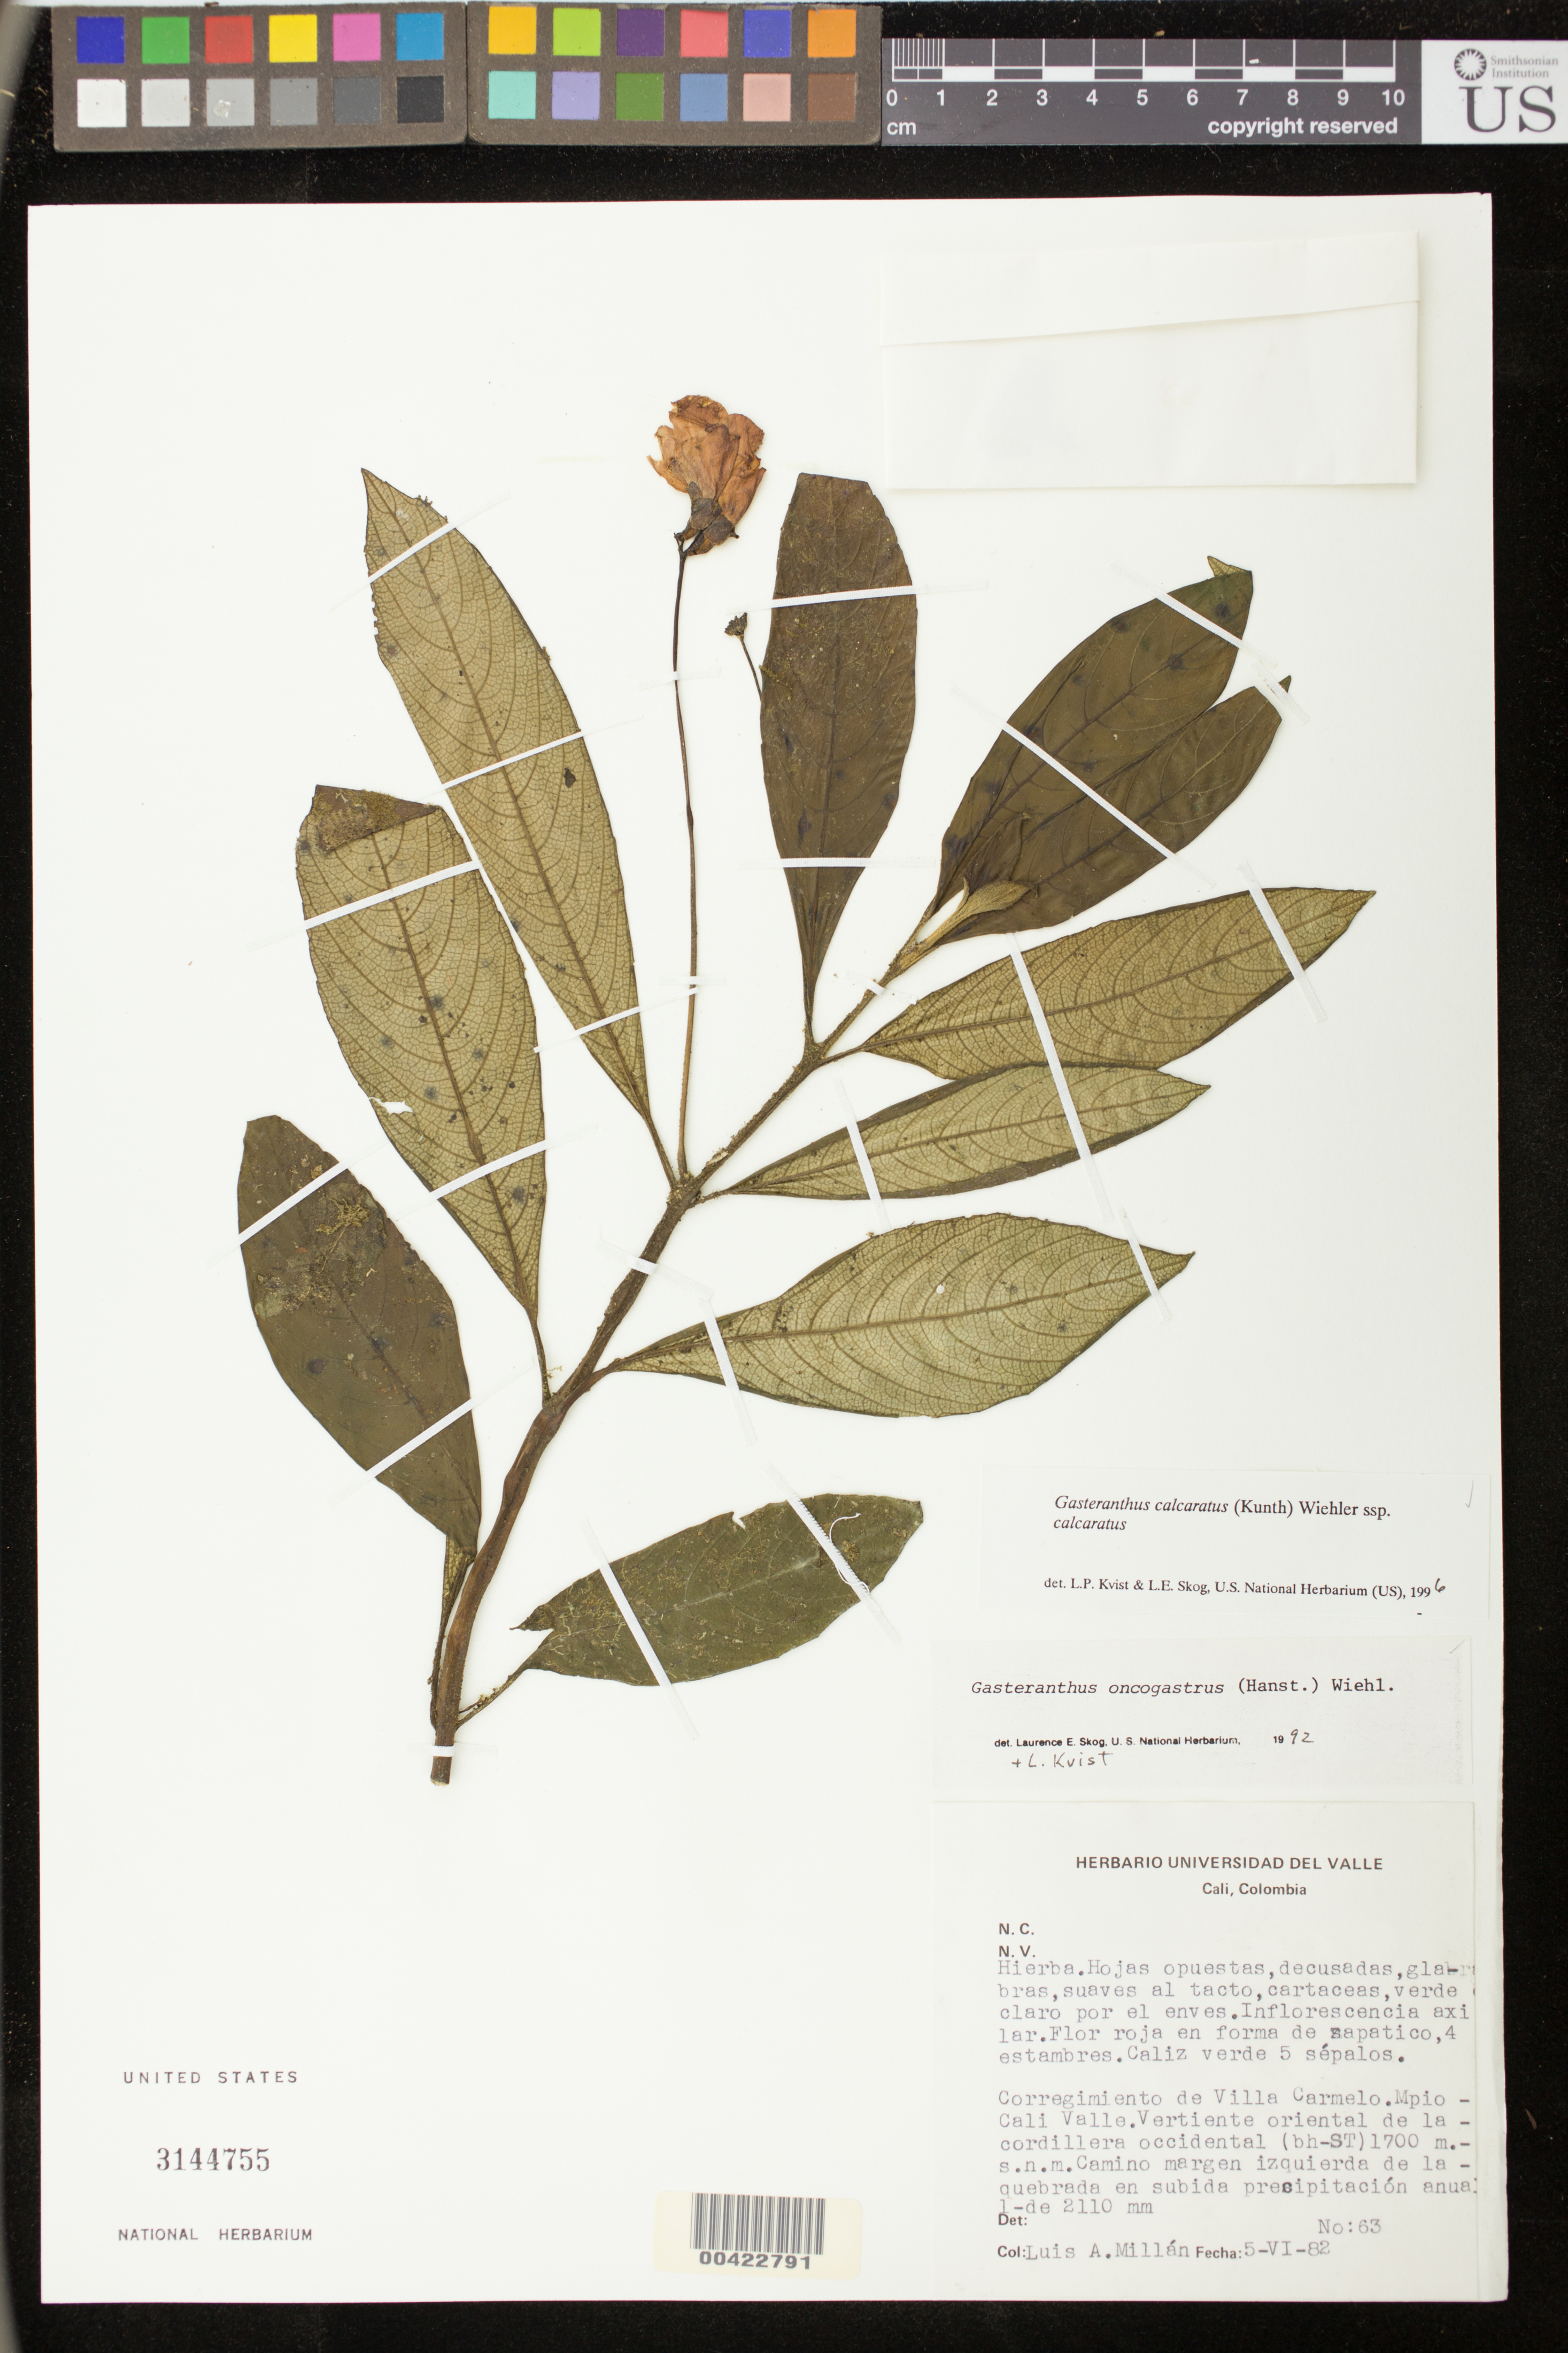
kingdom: Plantae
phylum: Tracheophyta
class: Magnoliopsida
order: Lamiales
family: Gesneriaceae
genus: Gasteranthus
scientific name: Gasteranthus calcaratus subsp. calcaratus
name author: (Kunth) Wiehler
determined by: Skog, Laurence E.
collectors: L. Millán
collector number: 63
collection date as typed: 05 Jun 1982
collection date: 1982-06-05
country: Colombia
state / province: Valle del Cauca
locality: Mpio. Cali, Corregimiento de Villa Carmelo, vertiente oriental de la cordillera occidental (bh-ST), camino margen izquierda de la quebrada en subida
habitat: Precipitación anual de 2110 mm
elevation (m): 1700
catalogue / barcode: US 3144755